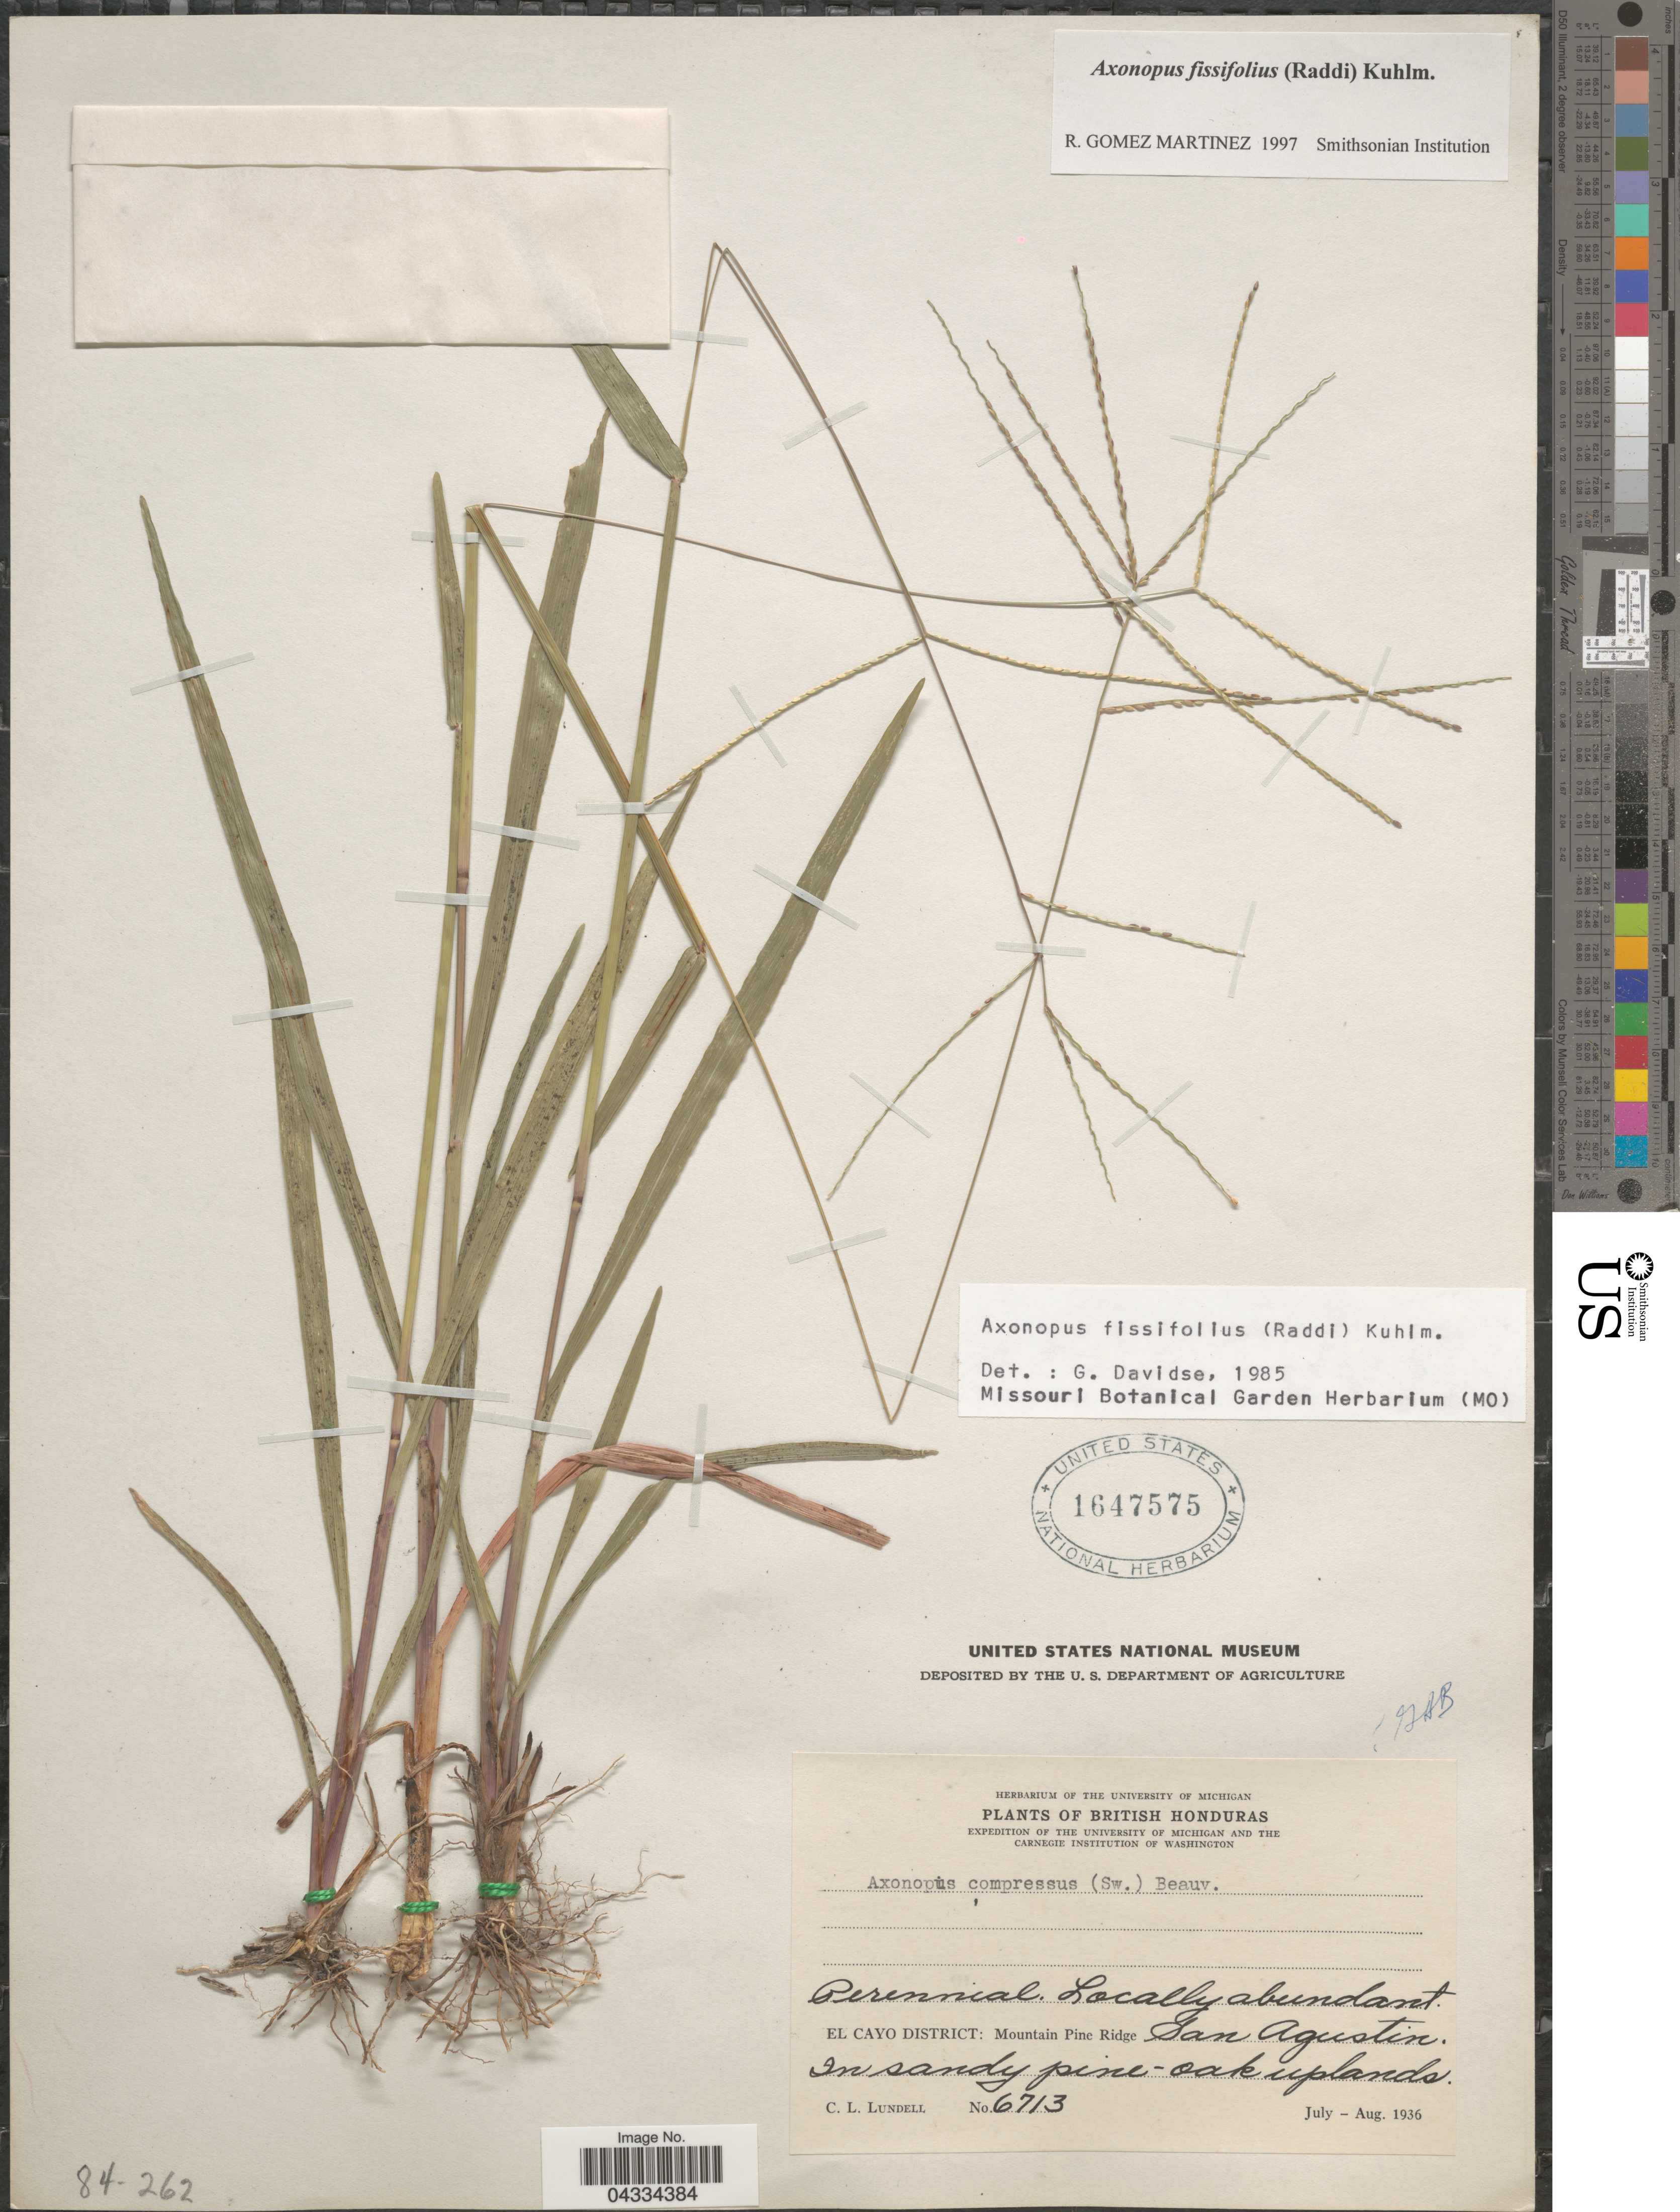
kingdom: Plantae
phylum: Tracheophyta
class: Liliopsida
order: Poales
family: Poaceae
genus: Axonopus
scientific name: Axonopus fissifolius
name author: (Raddi) Kuhlm.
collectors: C. L. Lundell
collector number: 6713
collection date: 1936-07/1936-08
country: Belize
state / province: Cayo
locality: British Honduras. Expedition of the University of Michigan and the Carnegie Institution of Washington. El Cayo District: Mountain Pine Ridge. San Agustin.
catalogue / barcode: US 1647575